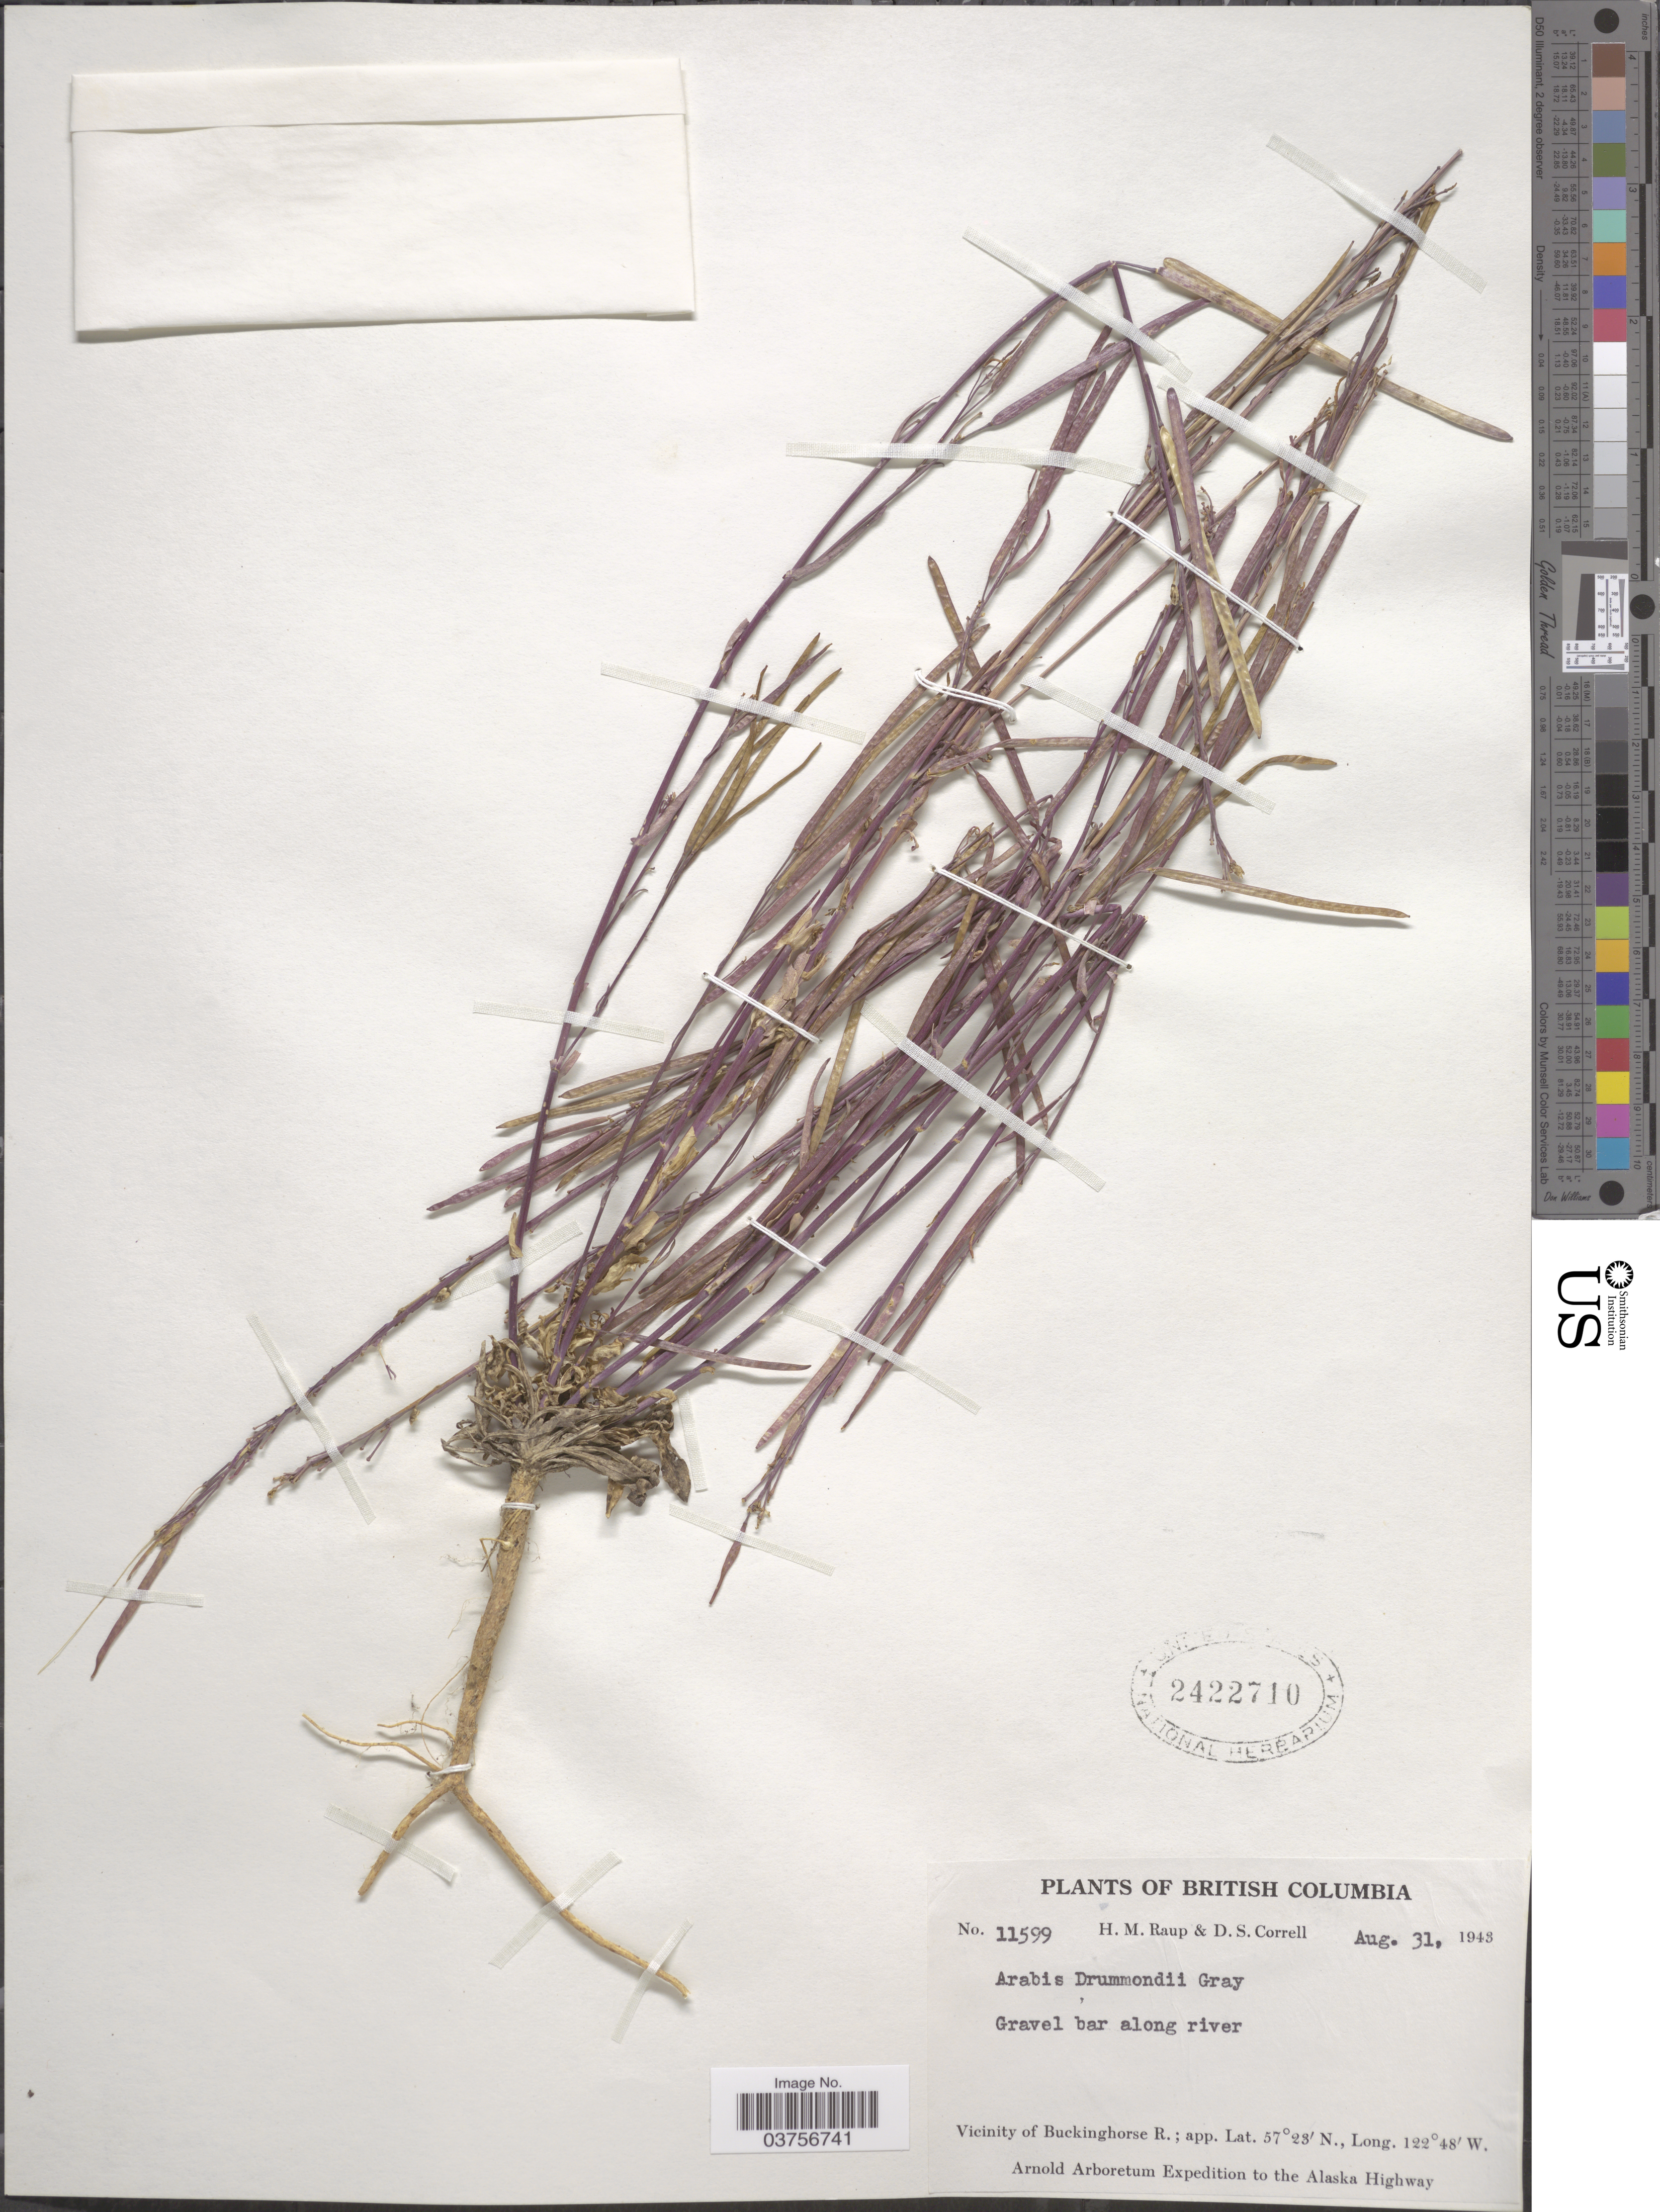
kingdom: Plantae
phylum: Tracheophyta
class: Magnoliopsida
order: Brassicales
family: Brassicaceae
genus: Arabis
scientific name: Arabis drummondii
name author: A. Gray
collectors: H. Raup & D. S. Correll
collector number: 11599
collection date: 1943-08-31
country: Canada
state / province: British Columbia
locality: Vicinity of Buckinghorse R. Alaska Highway.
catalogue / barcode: US 2422710